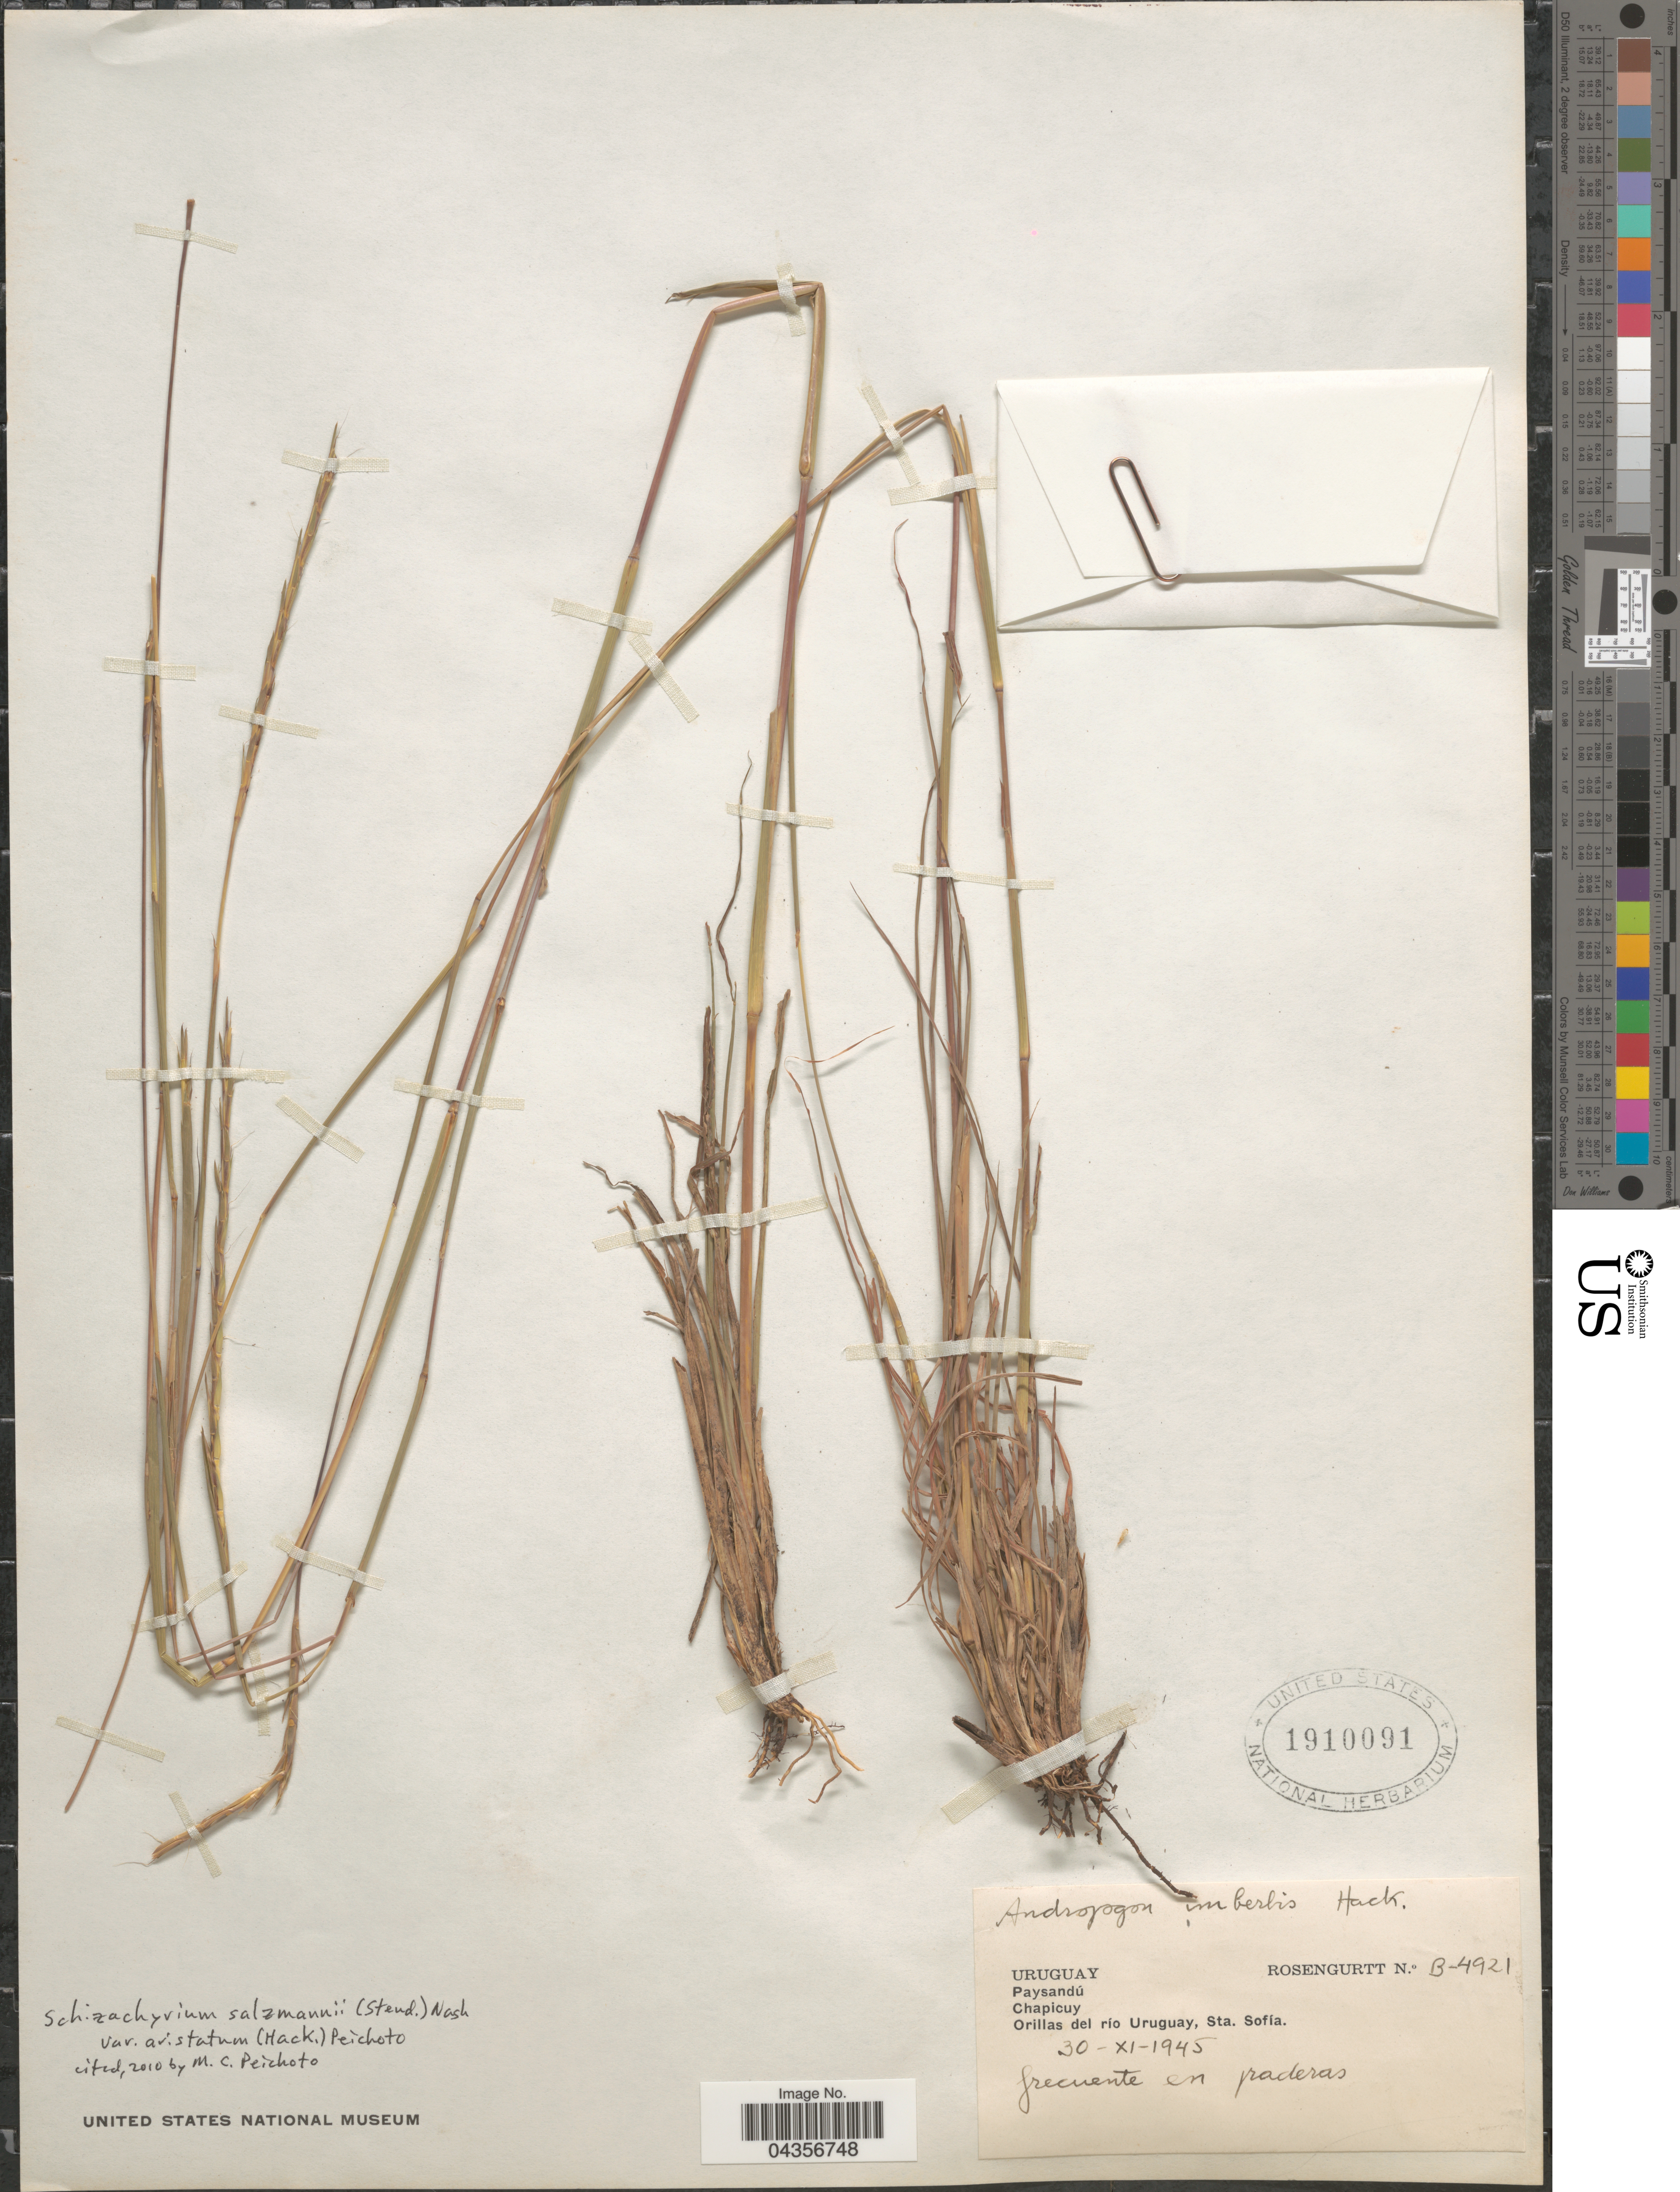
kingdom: Plantae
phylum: Tracheophyta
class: Liliopsida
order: Poales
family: Poaceae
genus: Schizachyrium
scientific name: Schizachyrium salzmanii var. aristatum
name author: (Hack.) Peichoto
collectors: Rosengurtt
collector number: B-4921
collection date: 1945-11-30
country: Uruguay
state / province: Paysandu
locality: Paysandú. Chapicuy. Orillas del río Uruguay, Sta. Sofía.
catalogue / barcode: US 1910091